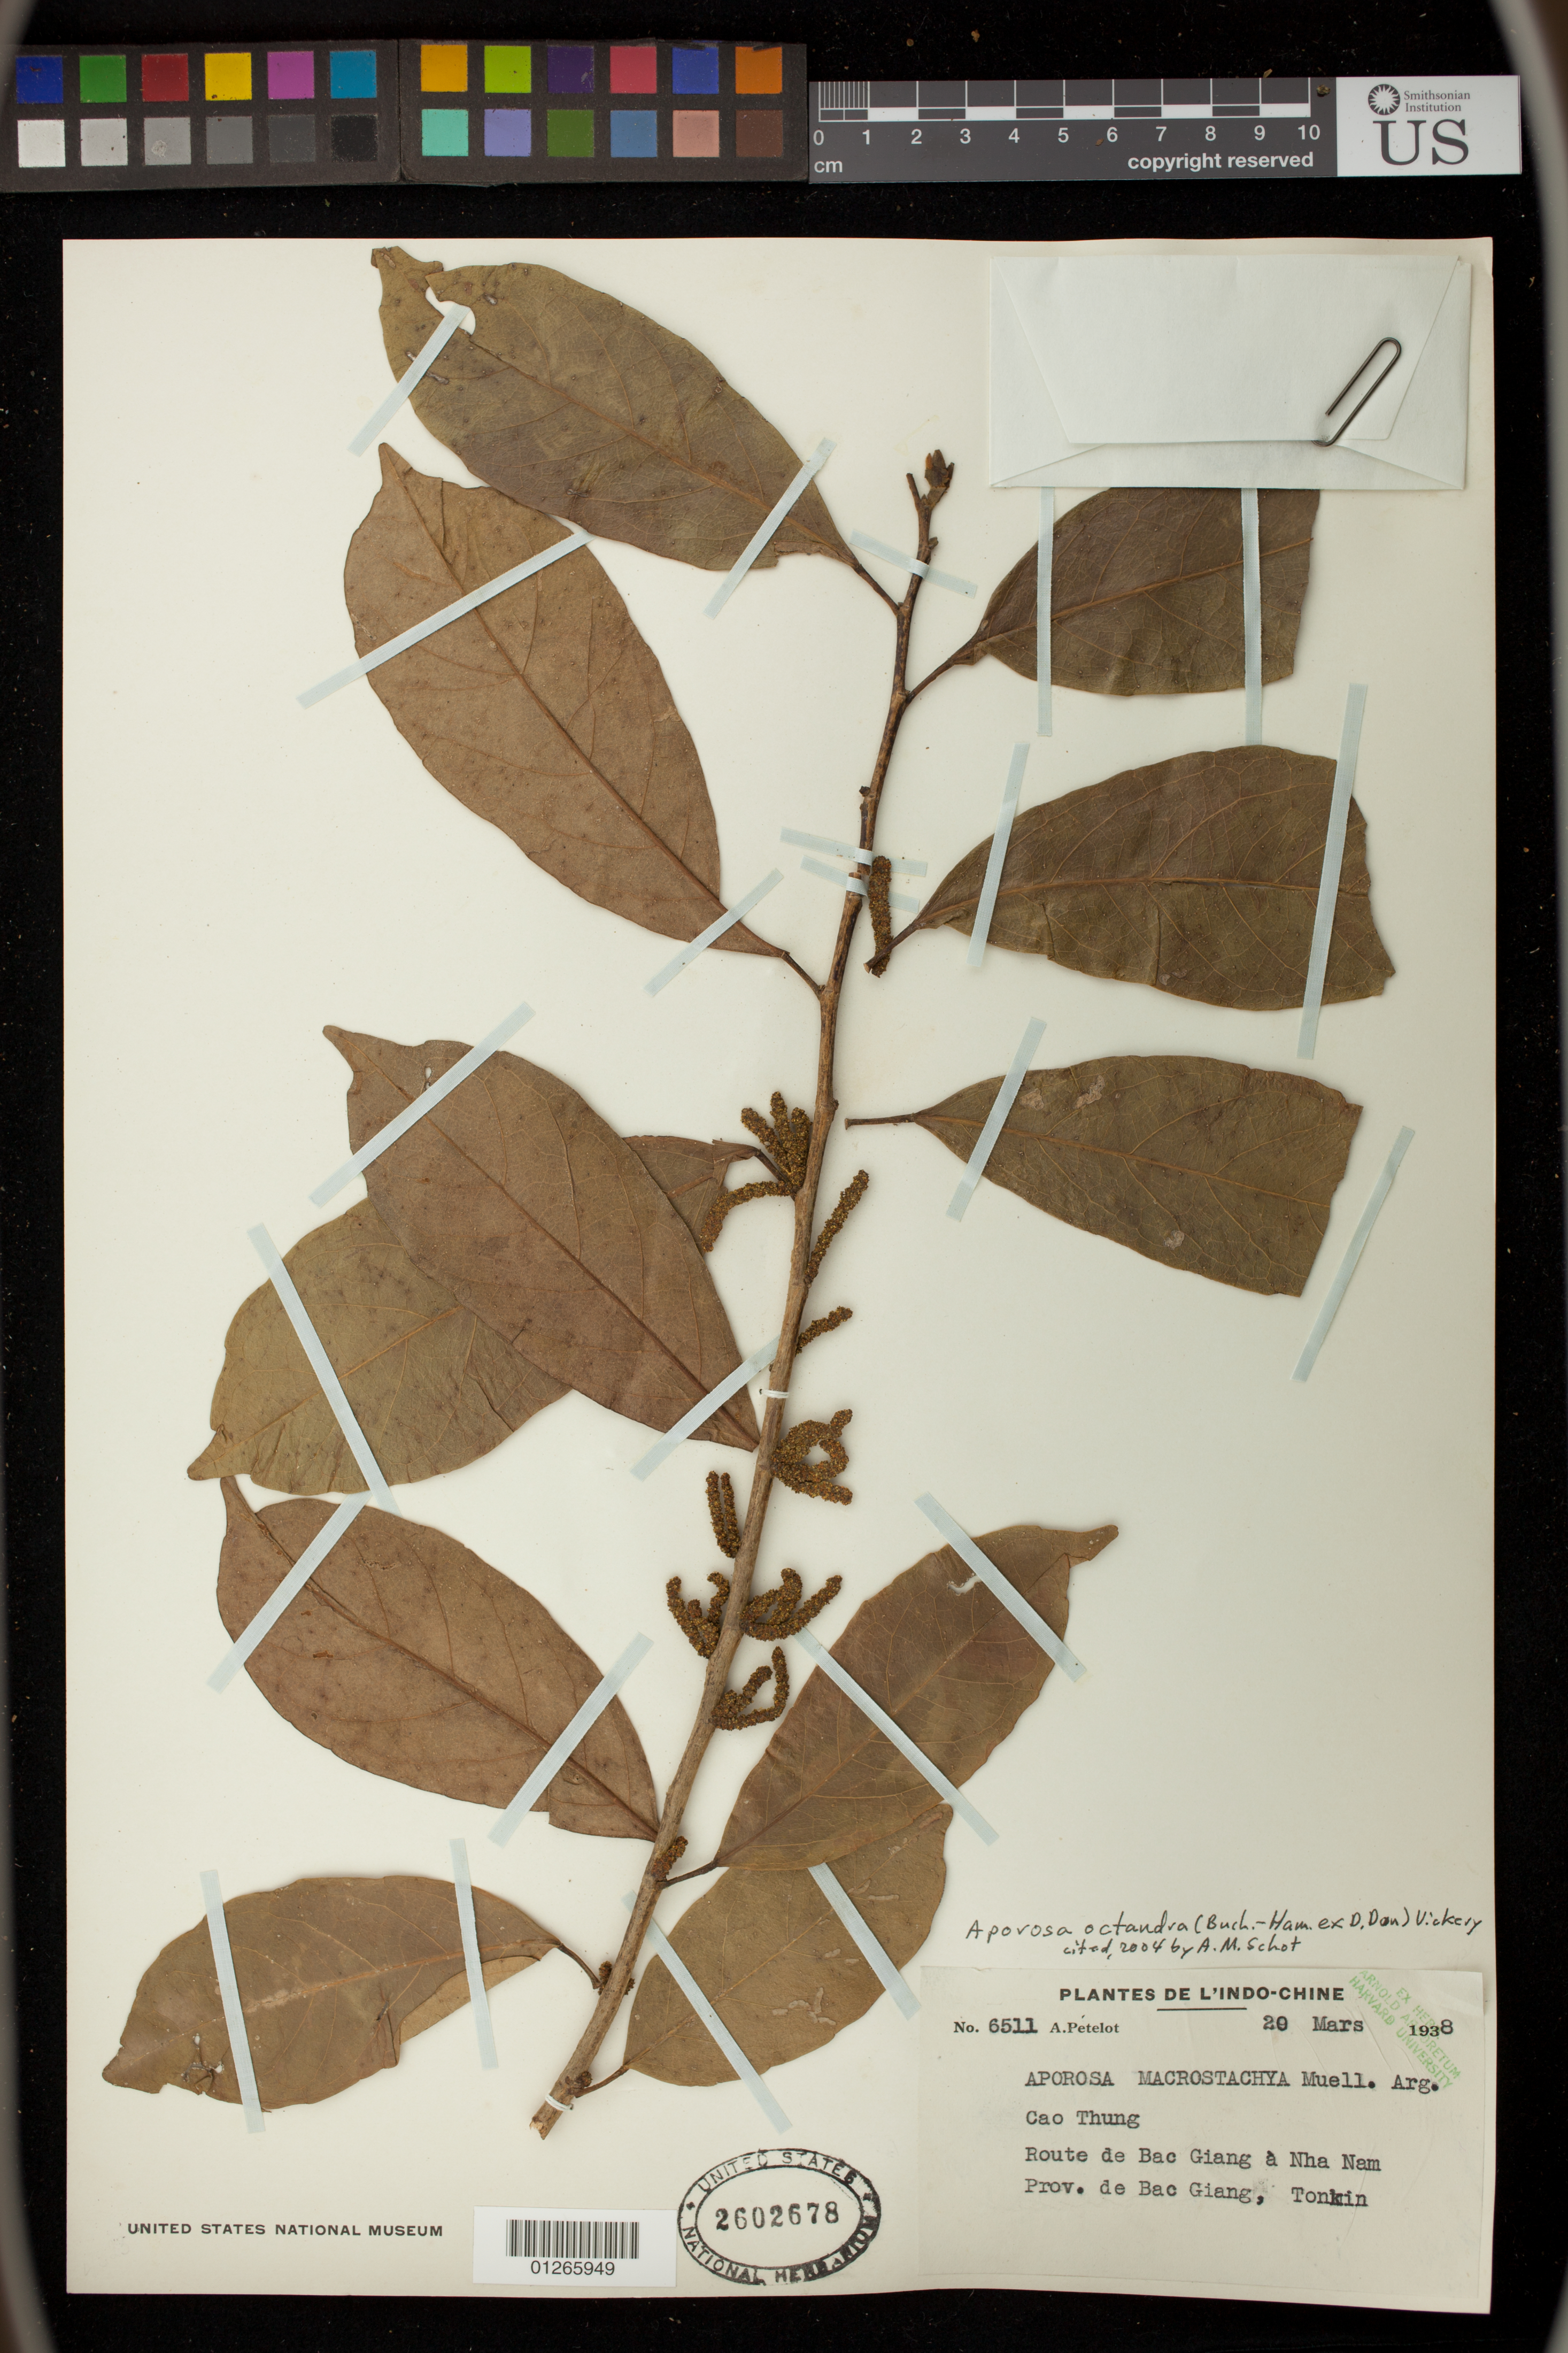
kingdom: Plantae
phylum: Tracheophyta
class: Magnoliopsida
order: Malpighiales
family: Phyllanthaceae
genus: Aporosa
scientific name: Aporosa octandra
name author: (Buch.-Ham. & D. Don) Vickery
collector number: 6511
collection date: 1938-03-20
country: Vietnam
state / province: Tonkin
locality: Cao Thung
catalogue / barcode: US 2602678